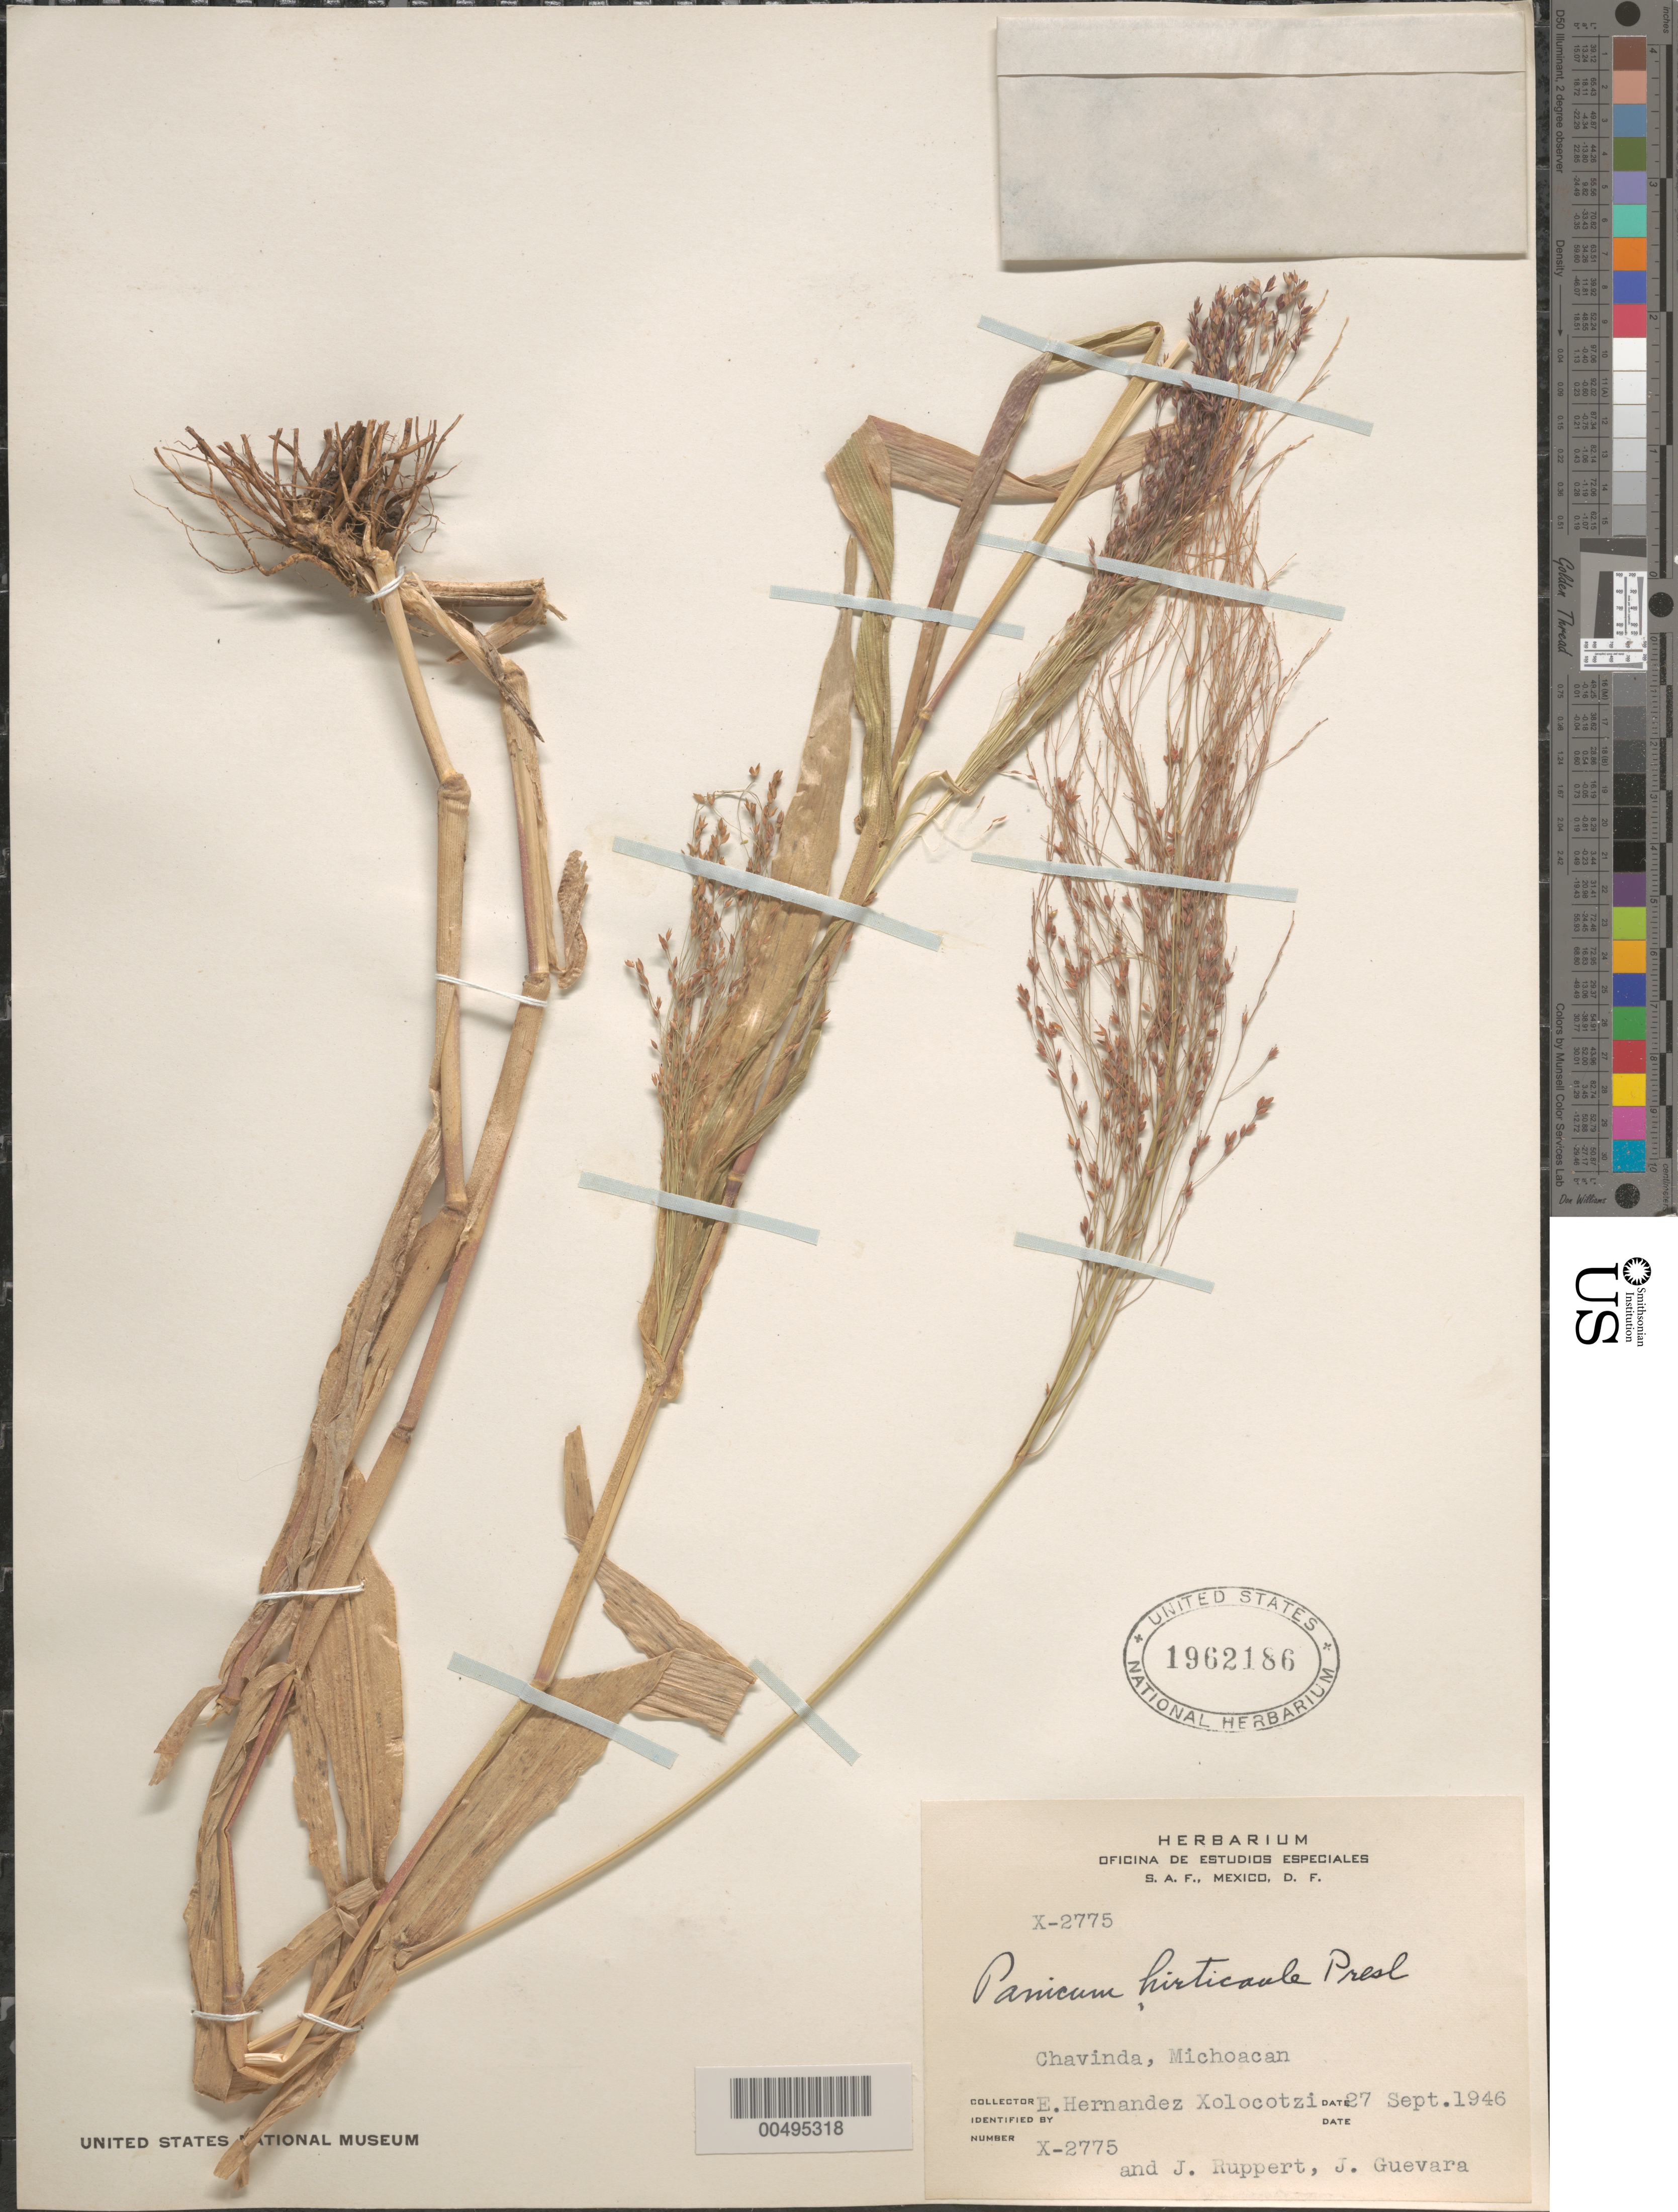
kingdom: Plantae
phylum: Tracheophyta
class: Liliopsida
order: Poales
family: Poaceae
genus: Panicum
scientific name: Panicum hirticaule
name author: J. Presl in C. Presl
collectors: E. I. Hernández-X., J. Ruppert & J. Guevara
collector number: X-2775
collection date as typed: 27 Sep 1946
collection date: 1946-09-27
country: Mexico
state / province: Michoacán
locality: Chavinda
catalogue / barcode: US 1962186